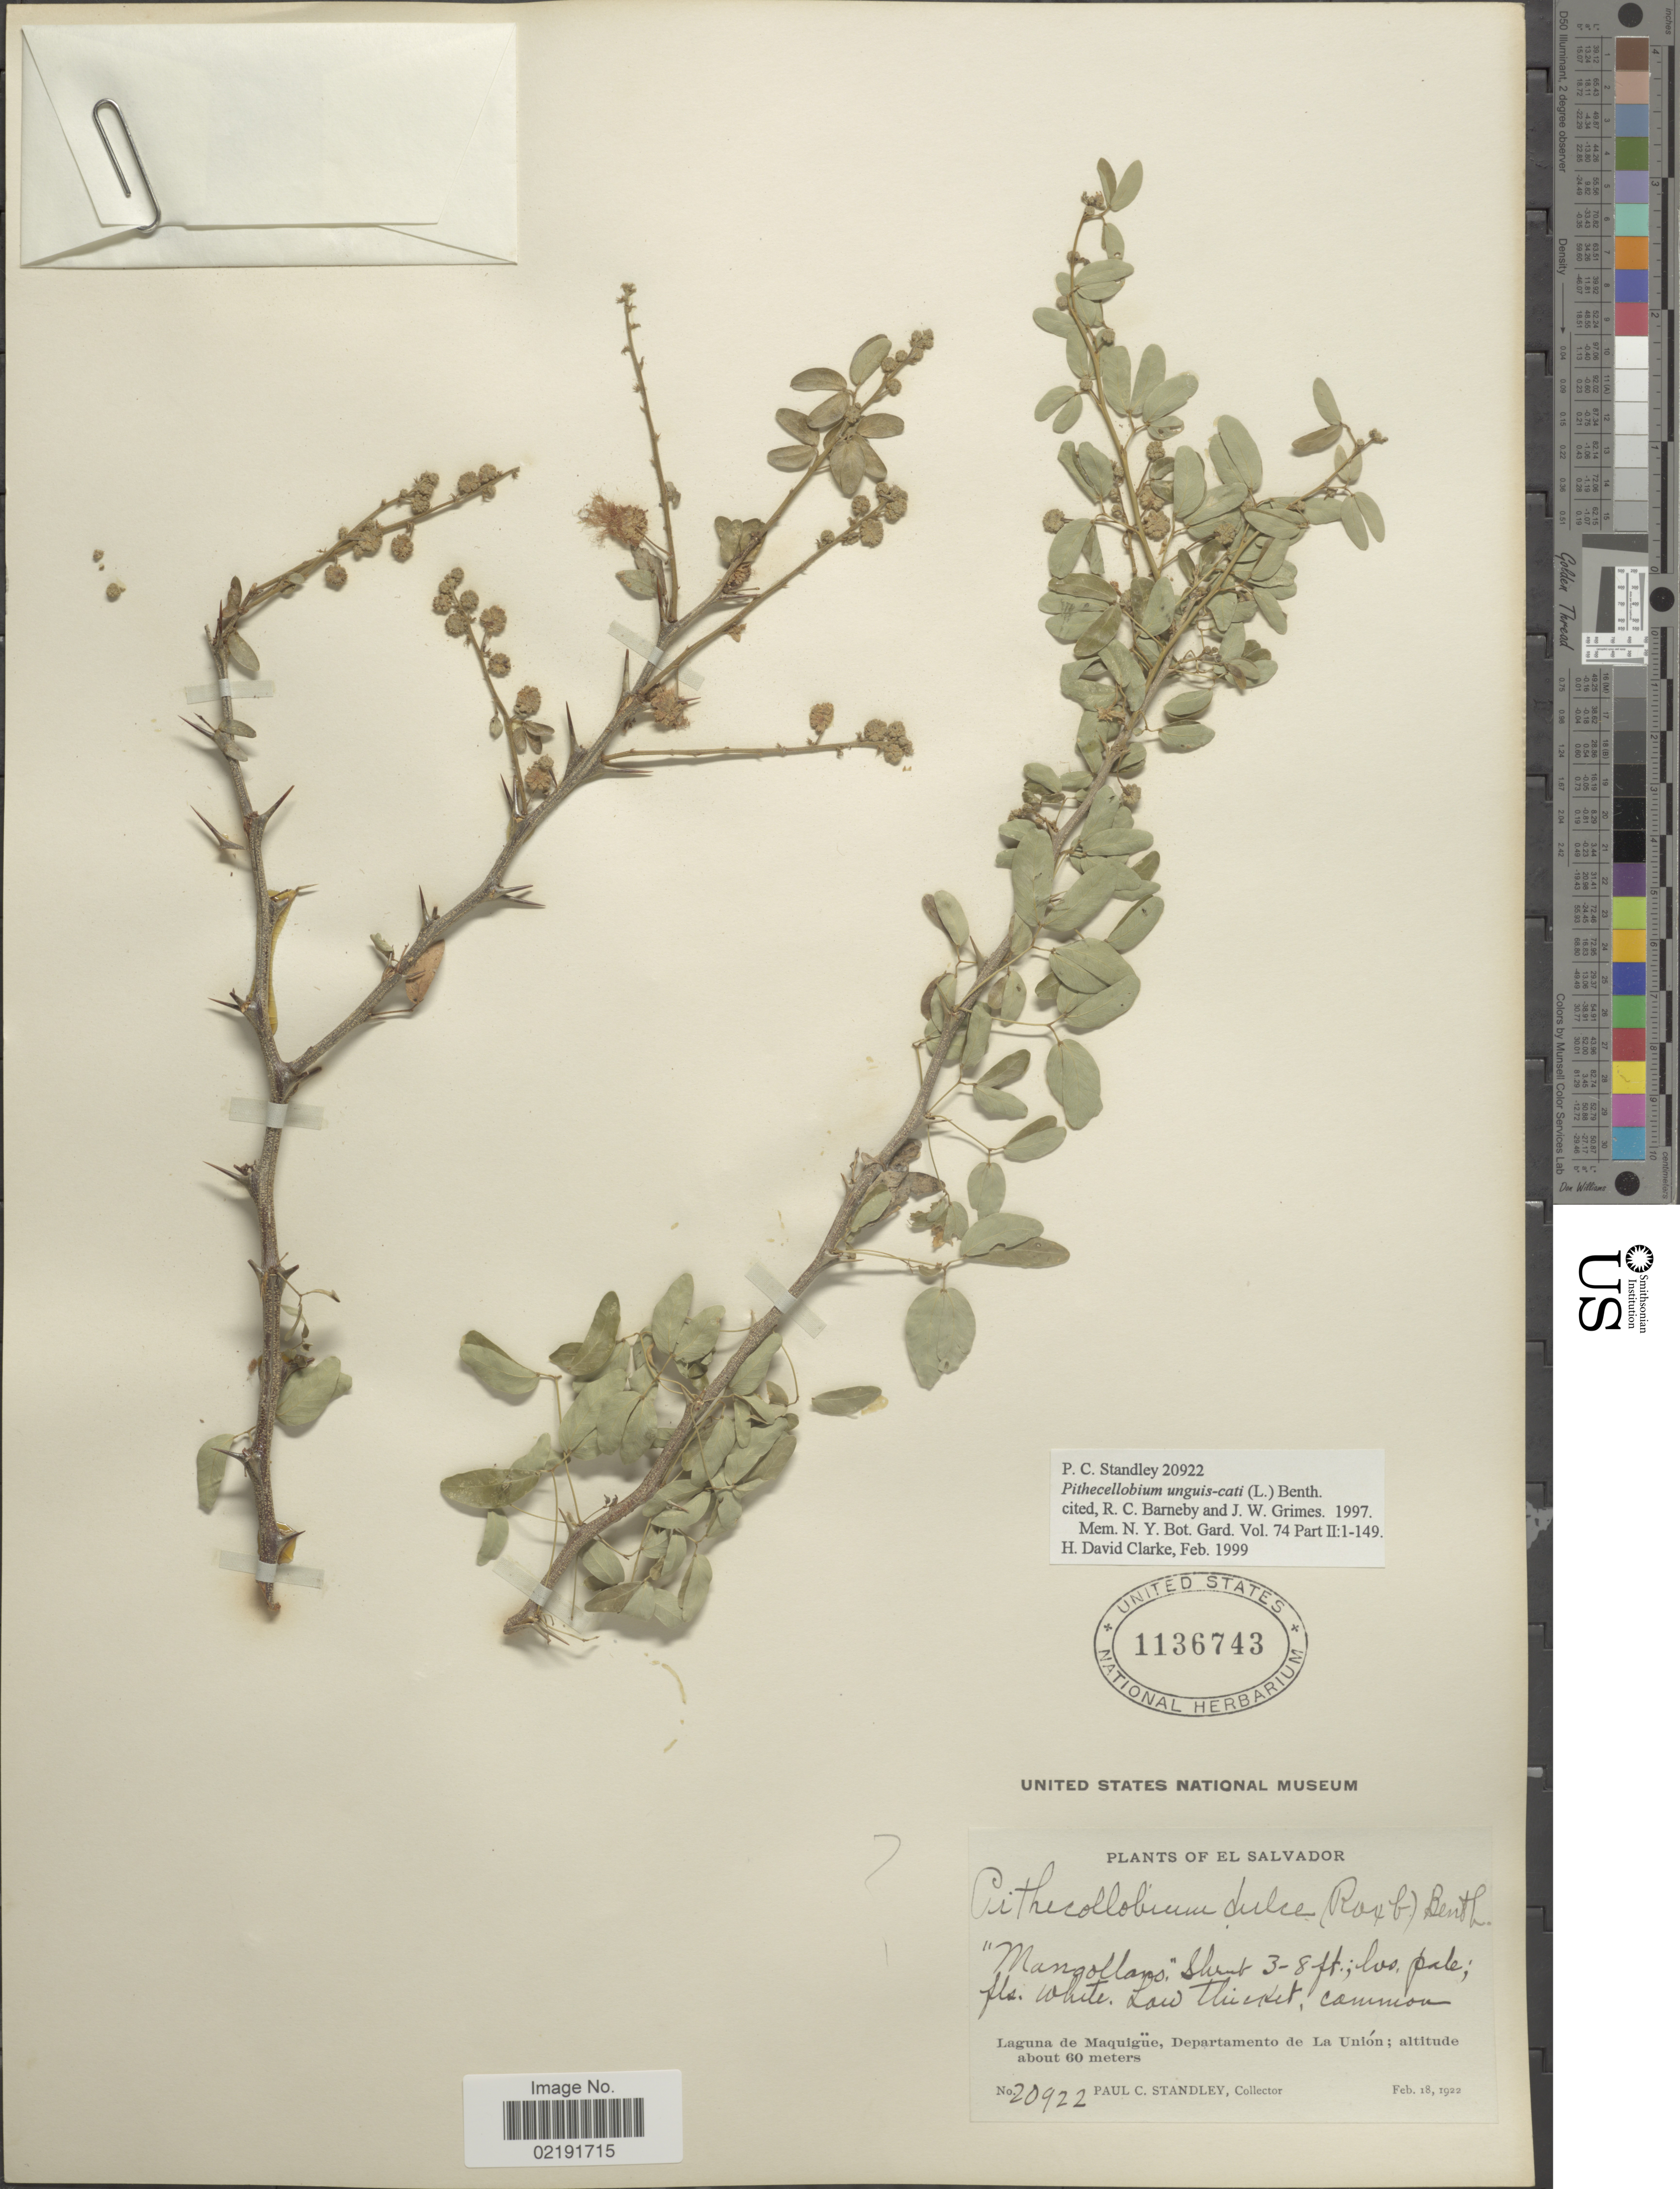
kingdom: Plantae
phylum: Tracheophyta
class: Magnoliopsida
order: Fabales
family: Fabaceae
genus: Pithecellobium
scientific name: Pithecellobium unguis-cati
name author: (L.) Benth.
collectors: P. C. Standley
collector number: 20922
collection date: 1922-02-18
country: El Salvador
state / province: La Union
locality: Laguna de Maquigüe, Departamento de La Unión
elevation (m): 60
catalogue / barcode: US 1136743